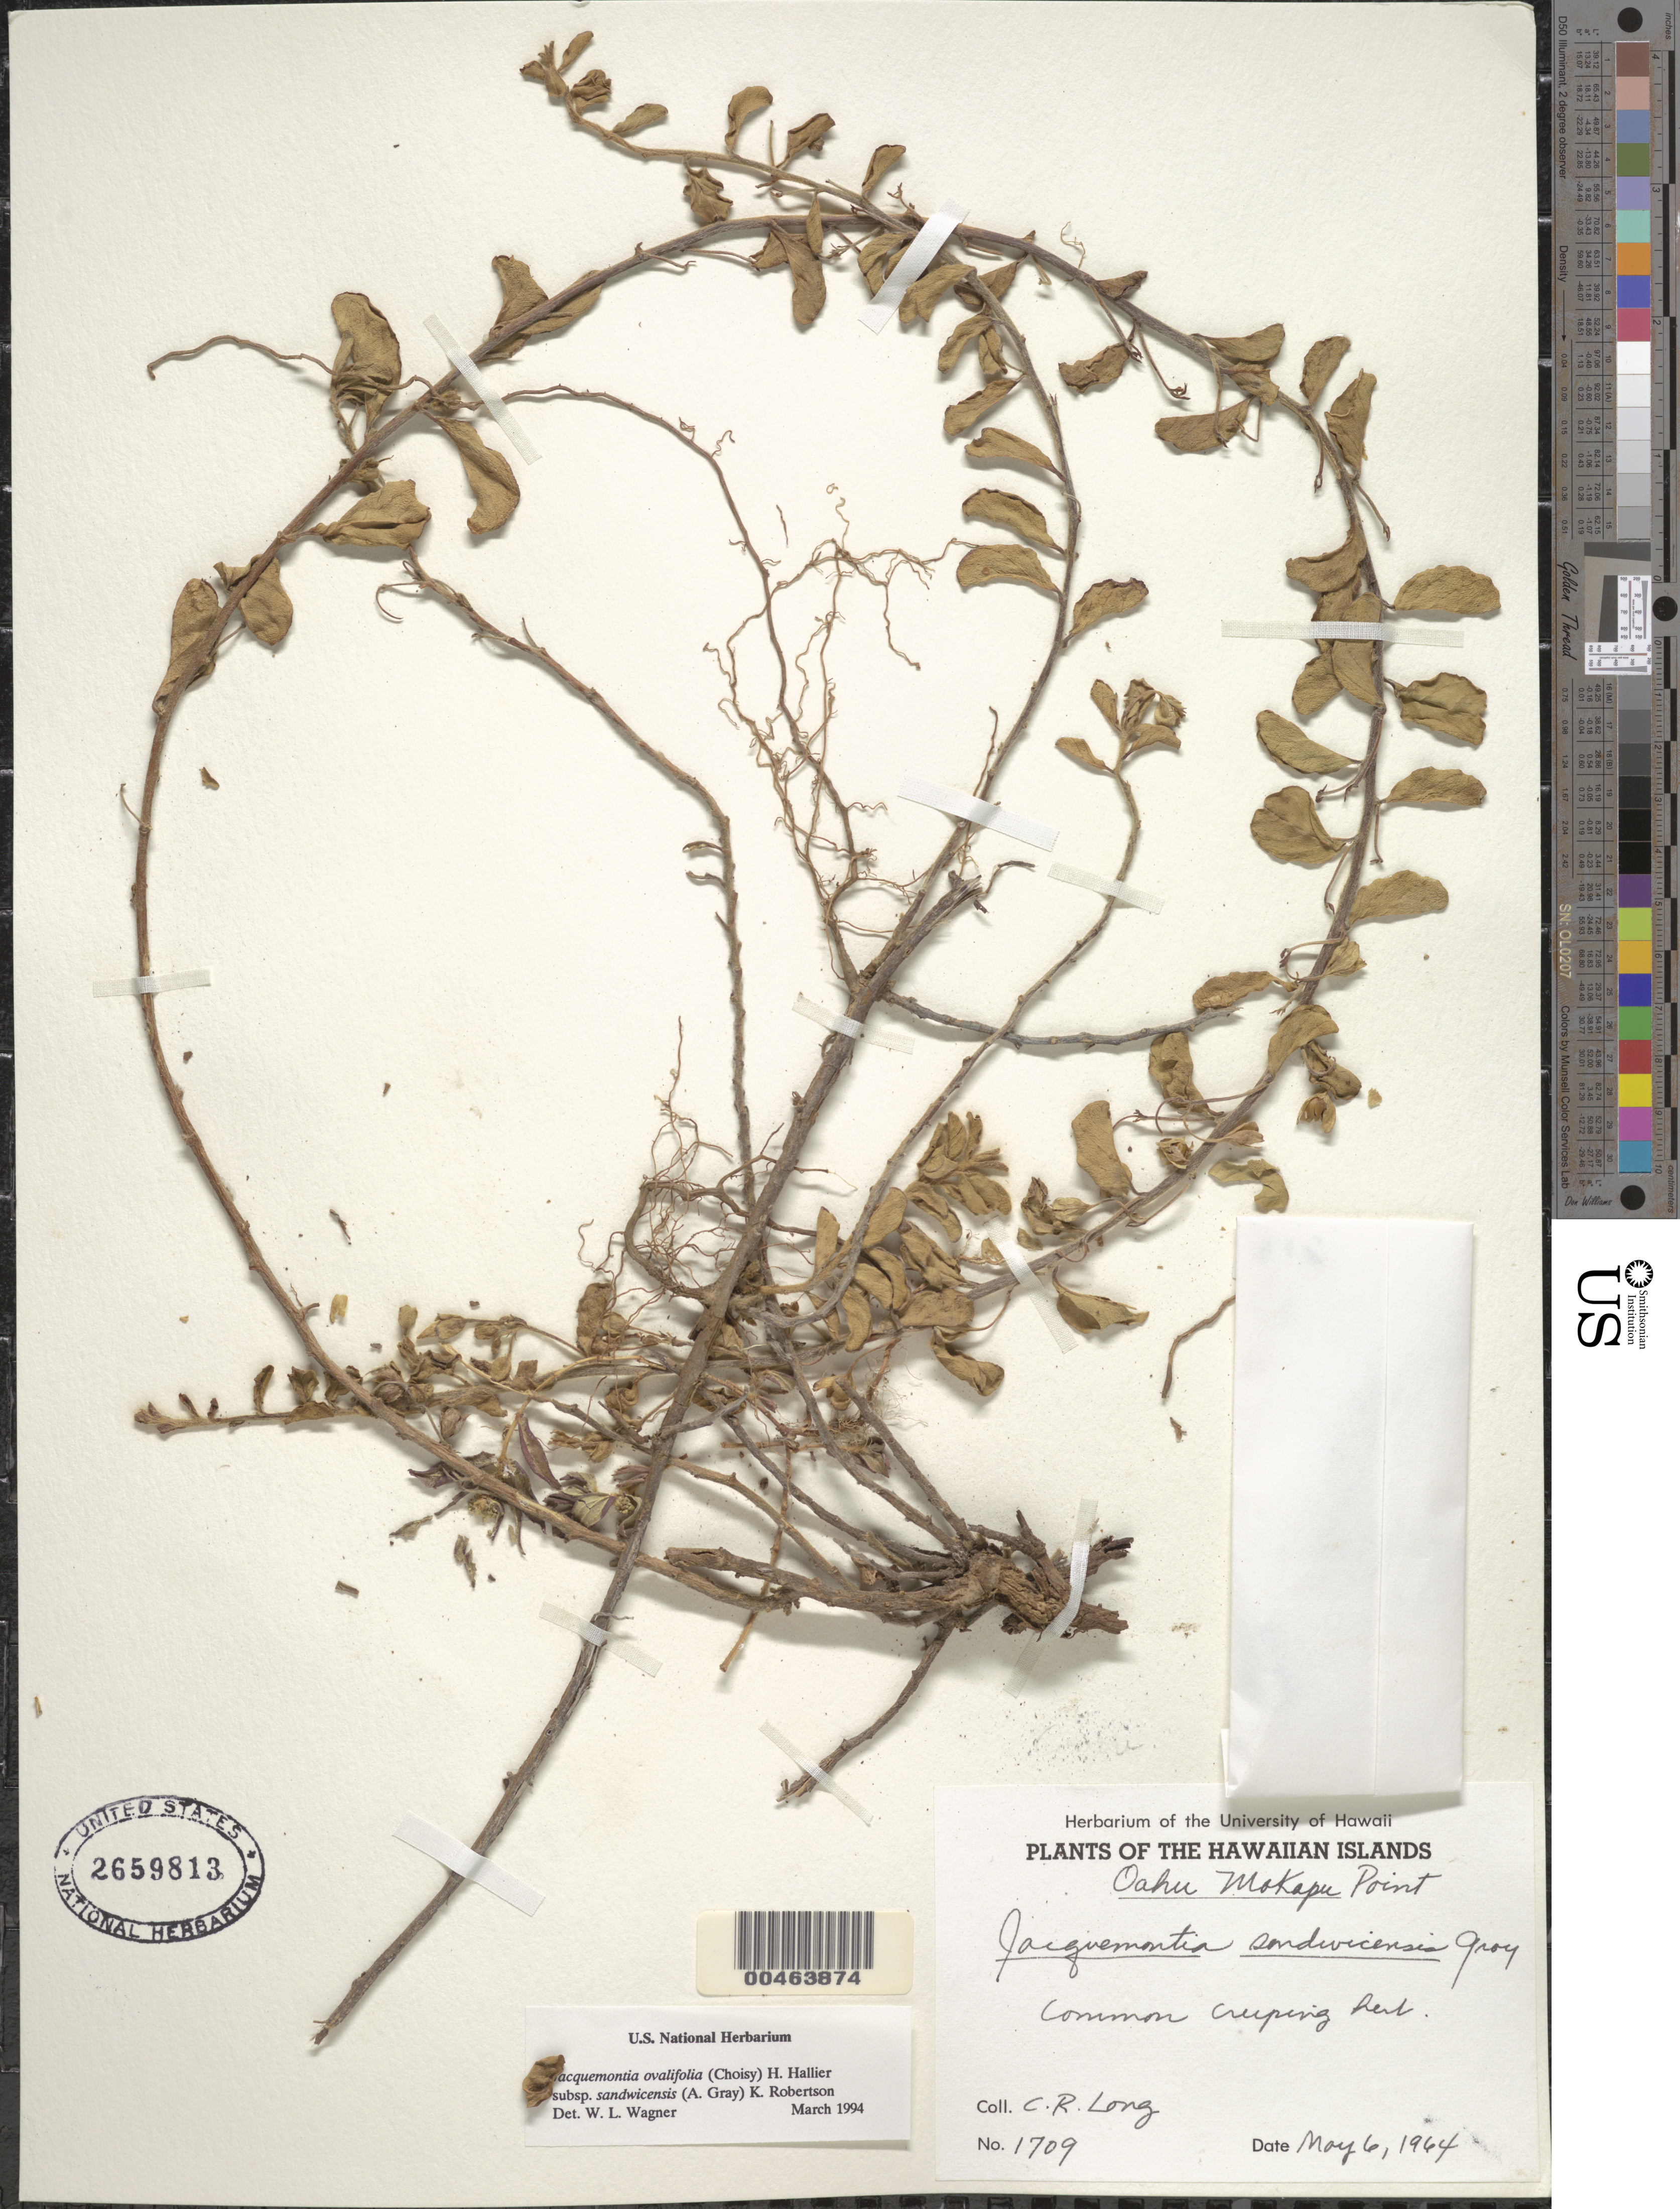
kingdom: Plantae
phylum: Tracheophyta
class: Magnoliopsida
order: Solanales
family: Convolvulaceae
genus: Jacquemontia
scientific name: Jacquemontia sandwicensis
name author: A. Gray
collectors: C. Long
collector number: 1709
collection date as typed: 6 May 1964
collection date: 1964-05-06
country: United States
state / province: Hawaii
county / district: Honolulu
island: Oahu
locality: Mokapu Point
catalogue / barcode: US 2659813